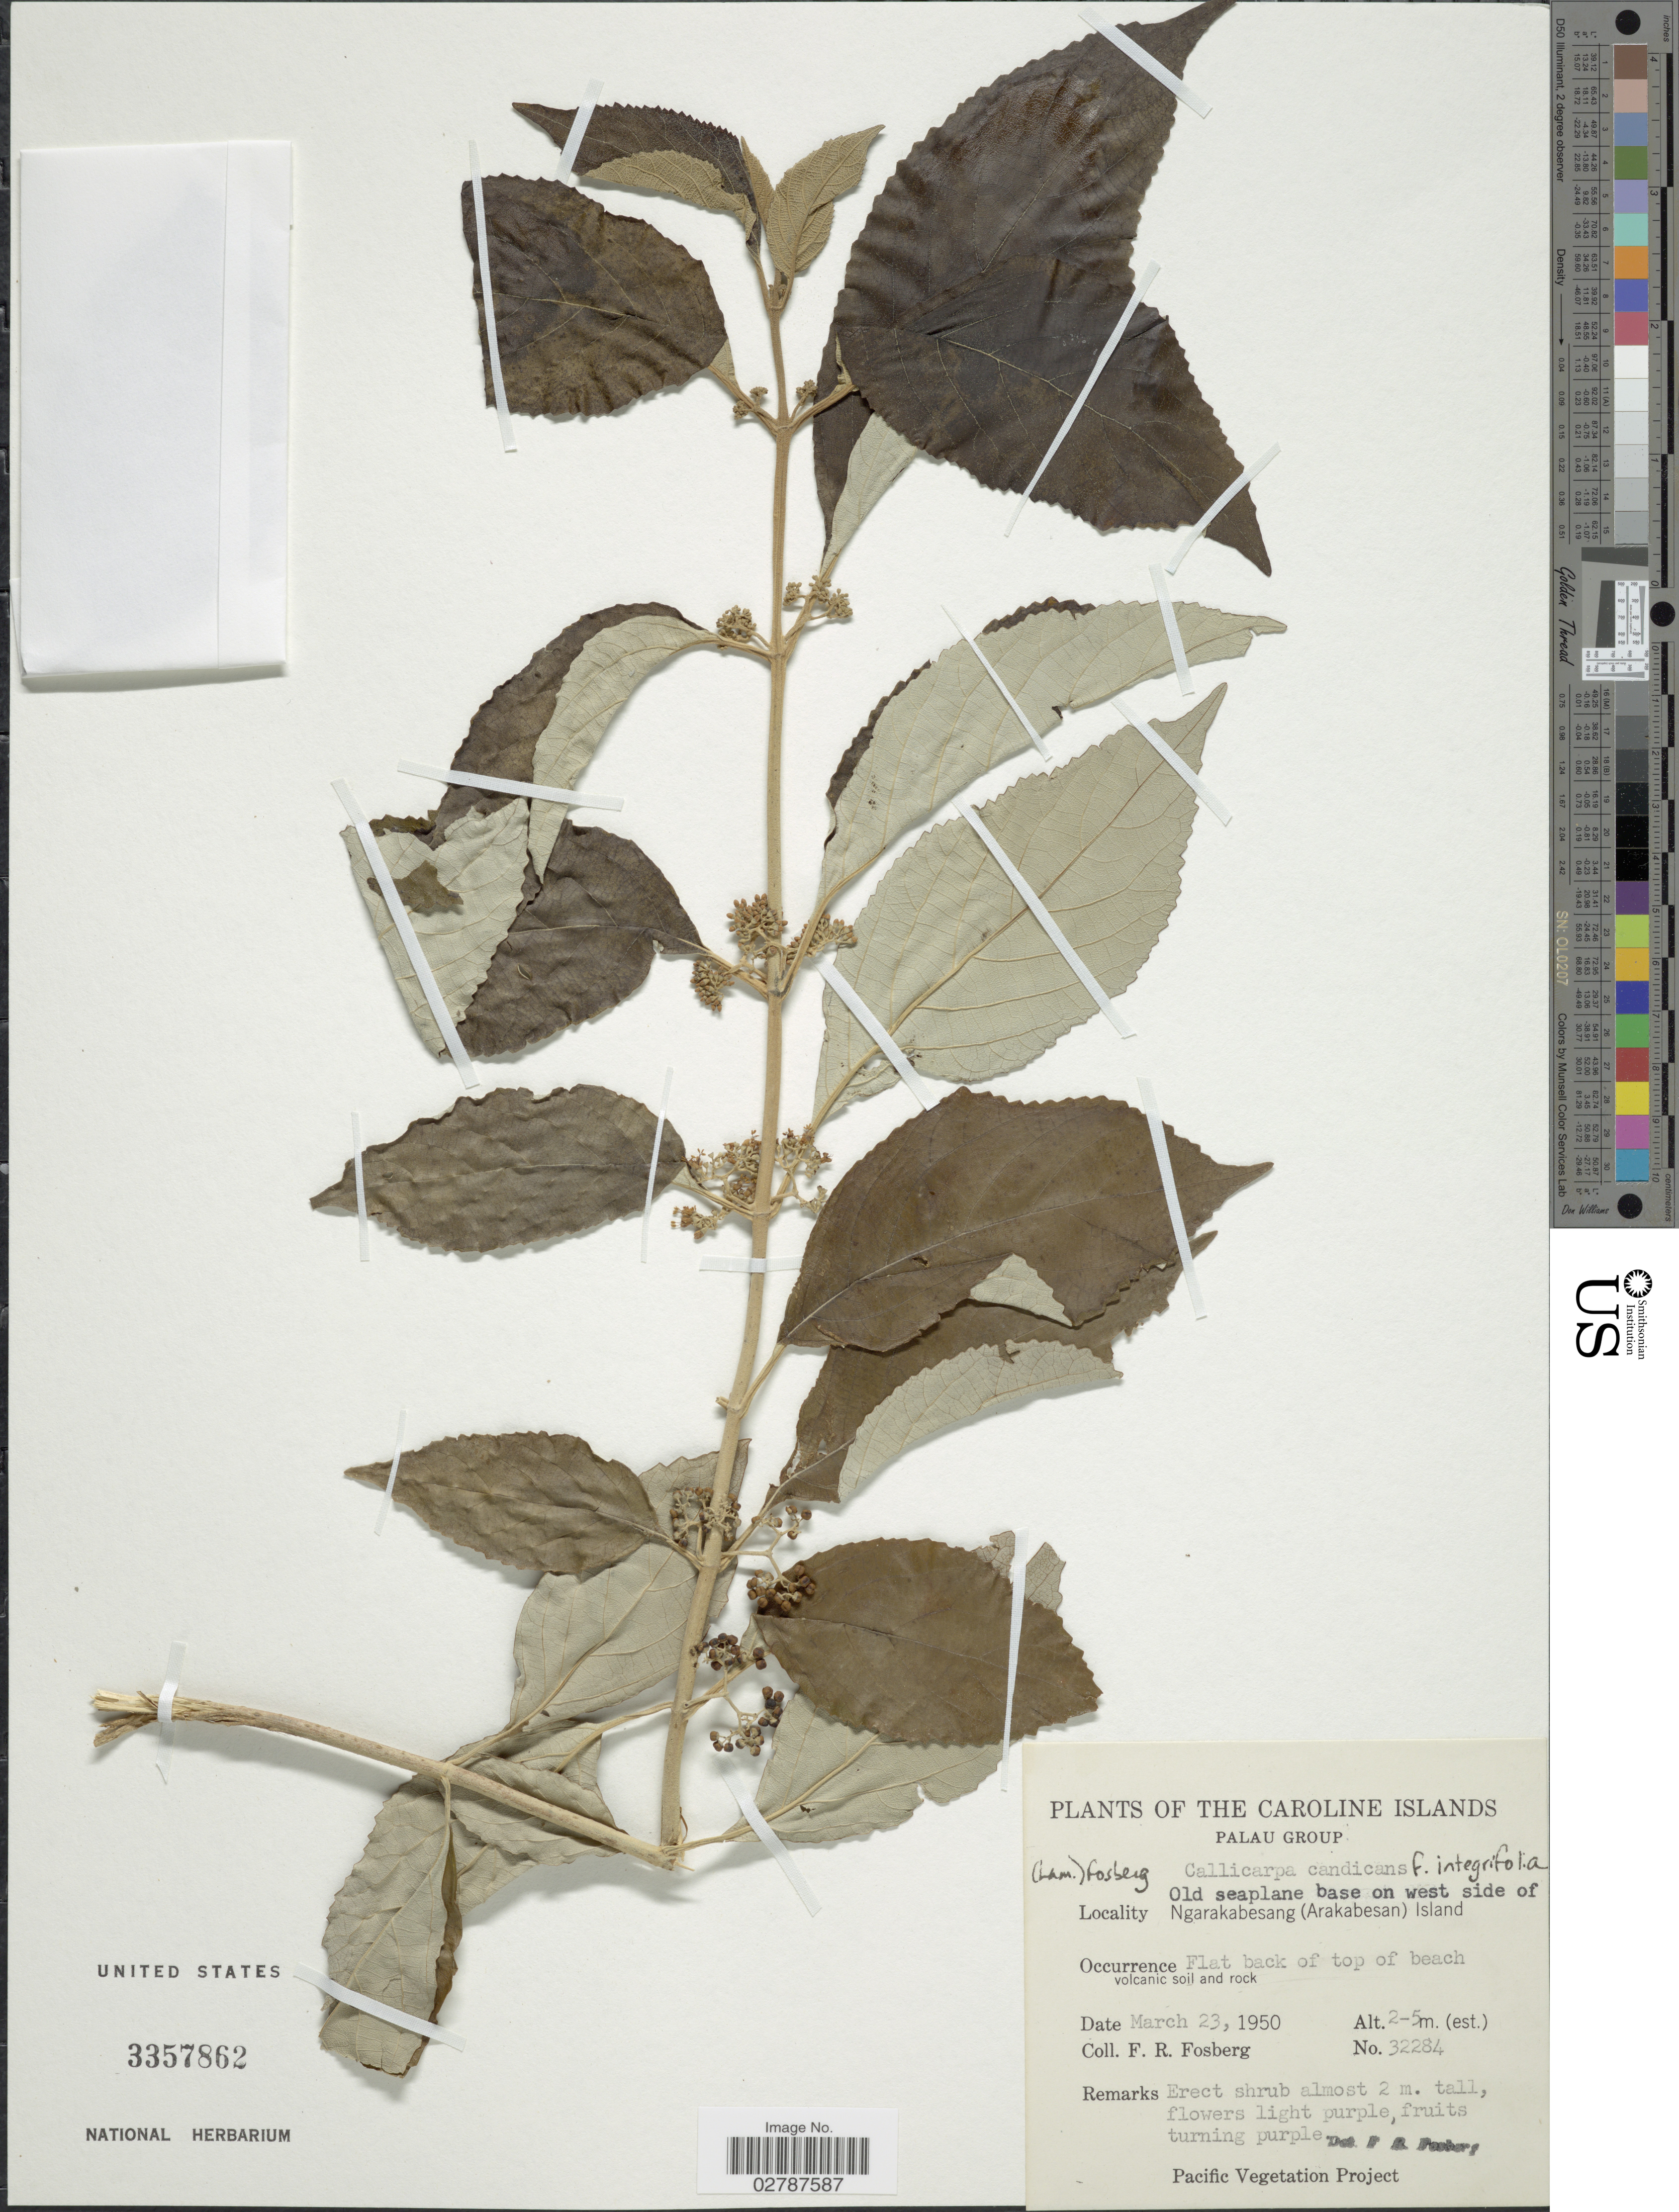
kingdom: Plantae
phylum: Tracheophyta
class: Magnoliopsida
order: Lamiales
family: Lamiaceae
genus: Callicarpa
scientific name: Callicarpa candicans var. integrifolia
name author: (Lam.) Fosberg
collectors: F. R. Fosberg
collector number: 32284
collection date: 1950-03-23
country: Palau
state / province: Koror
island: Ngerekebesang [Arakabesan]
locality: The Caroline Islands. Palau Group. Old seaplane base on west side of Ngarakabesang (Arakabesan) Island.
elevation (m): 2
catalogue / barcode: US 3357862